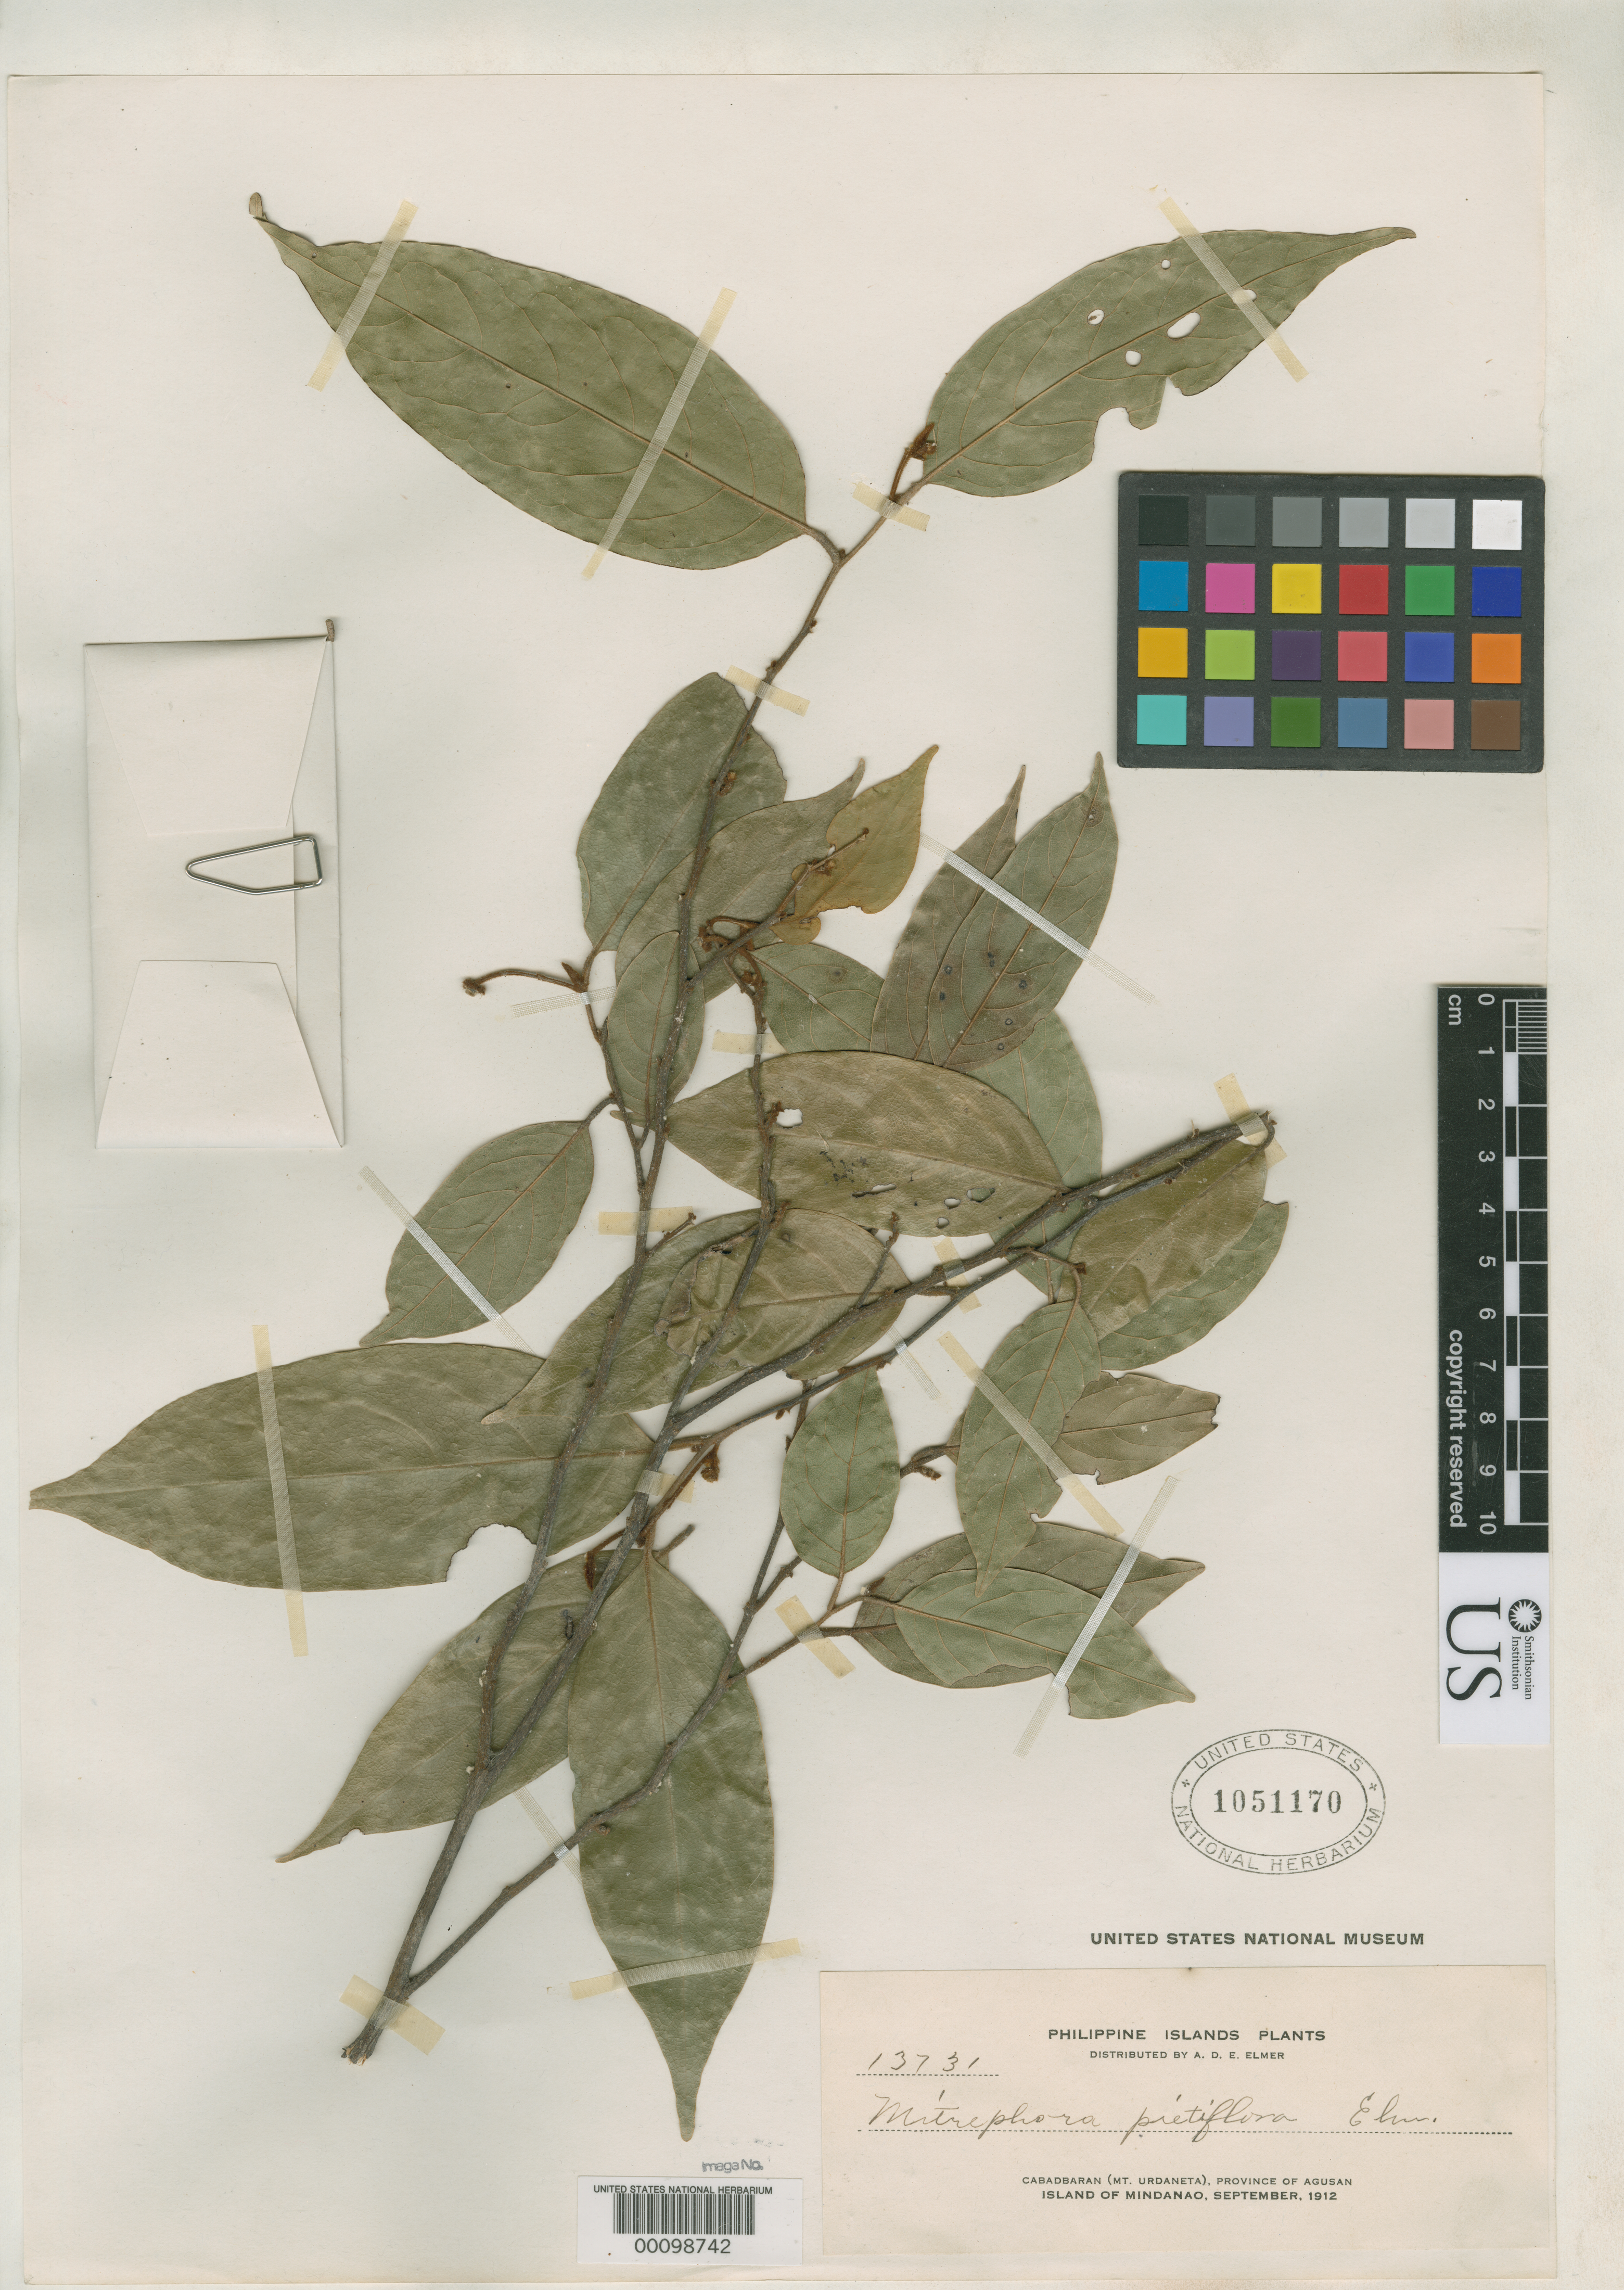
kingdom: Plantae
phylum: Tracheophyta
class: Magnoliopsida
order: Magnoliales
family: Annonaceae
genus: Mitrephora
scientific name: Mitrephora pictiflora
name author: Elmer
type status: Isotype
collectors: A. D. E. Elmer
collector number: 13731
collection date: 1912-07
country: Philippines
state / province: Caraga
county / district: Agusan del Norte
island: Mindanao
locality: Cabadbaran (Mt. Urdaneta), province of Agusan, Island of Mindanao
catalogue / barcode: US 1051170